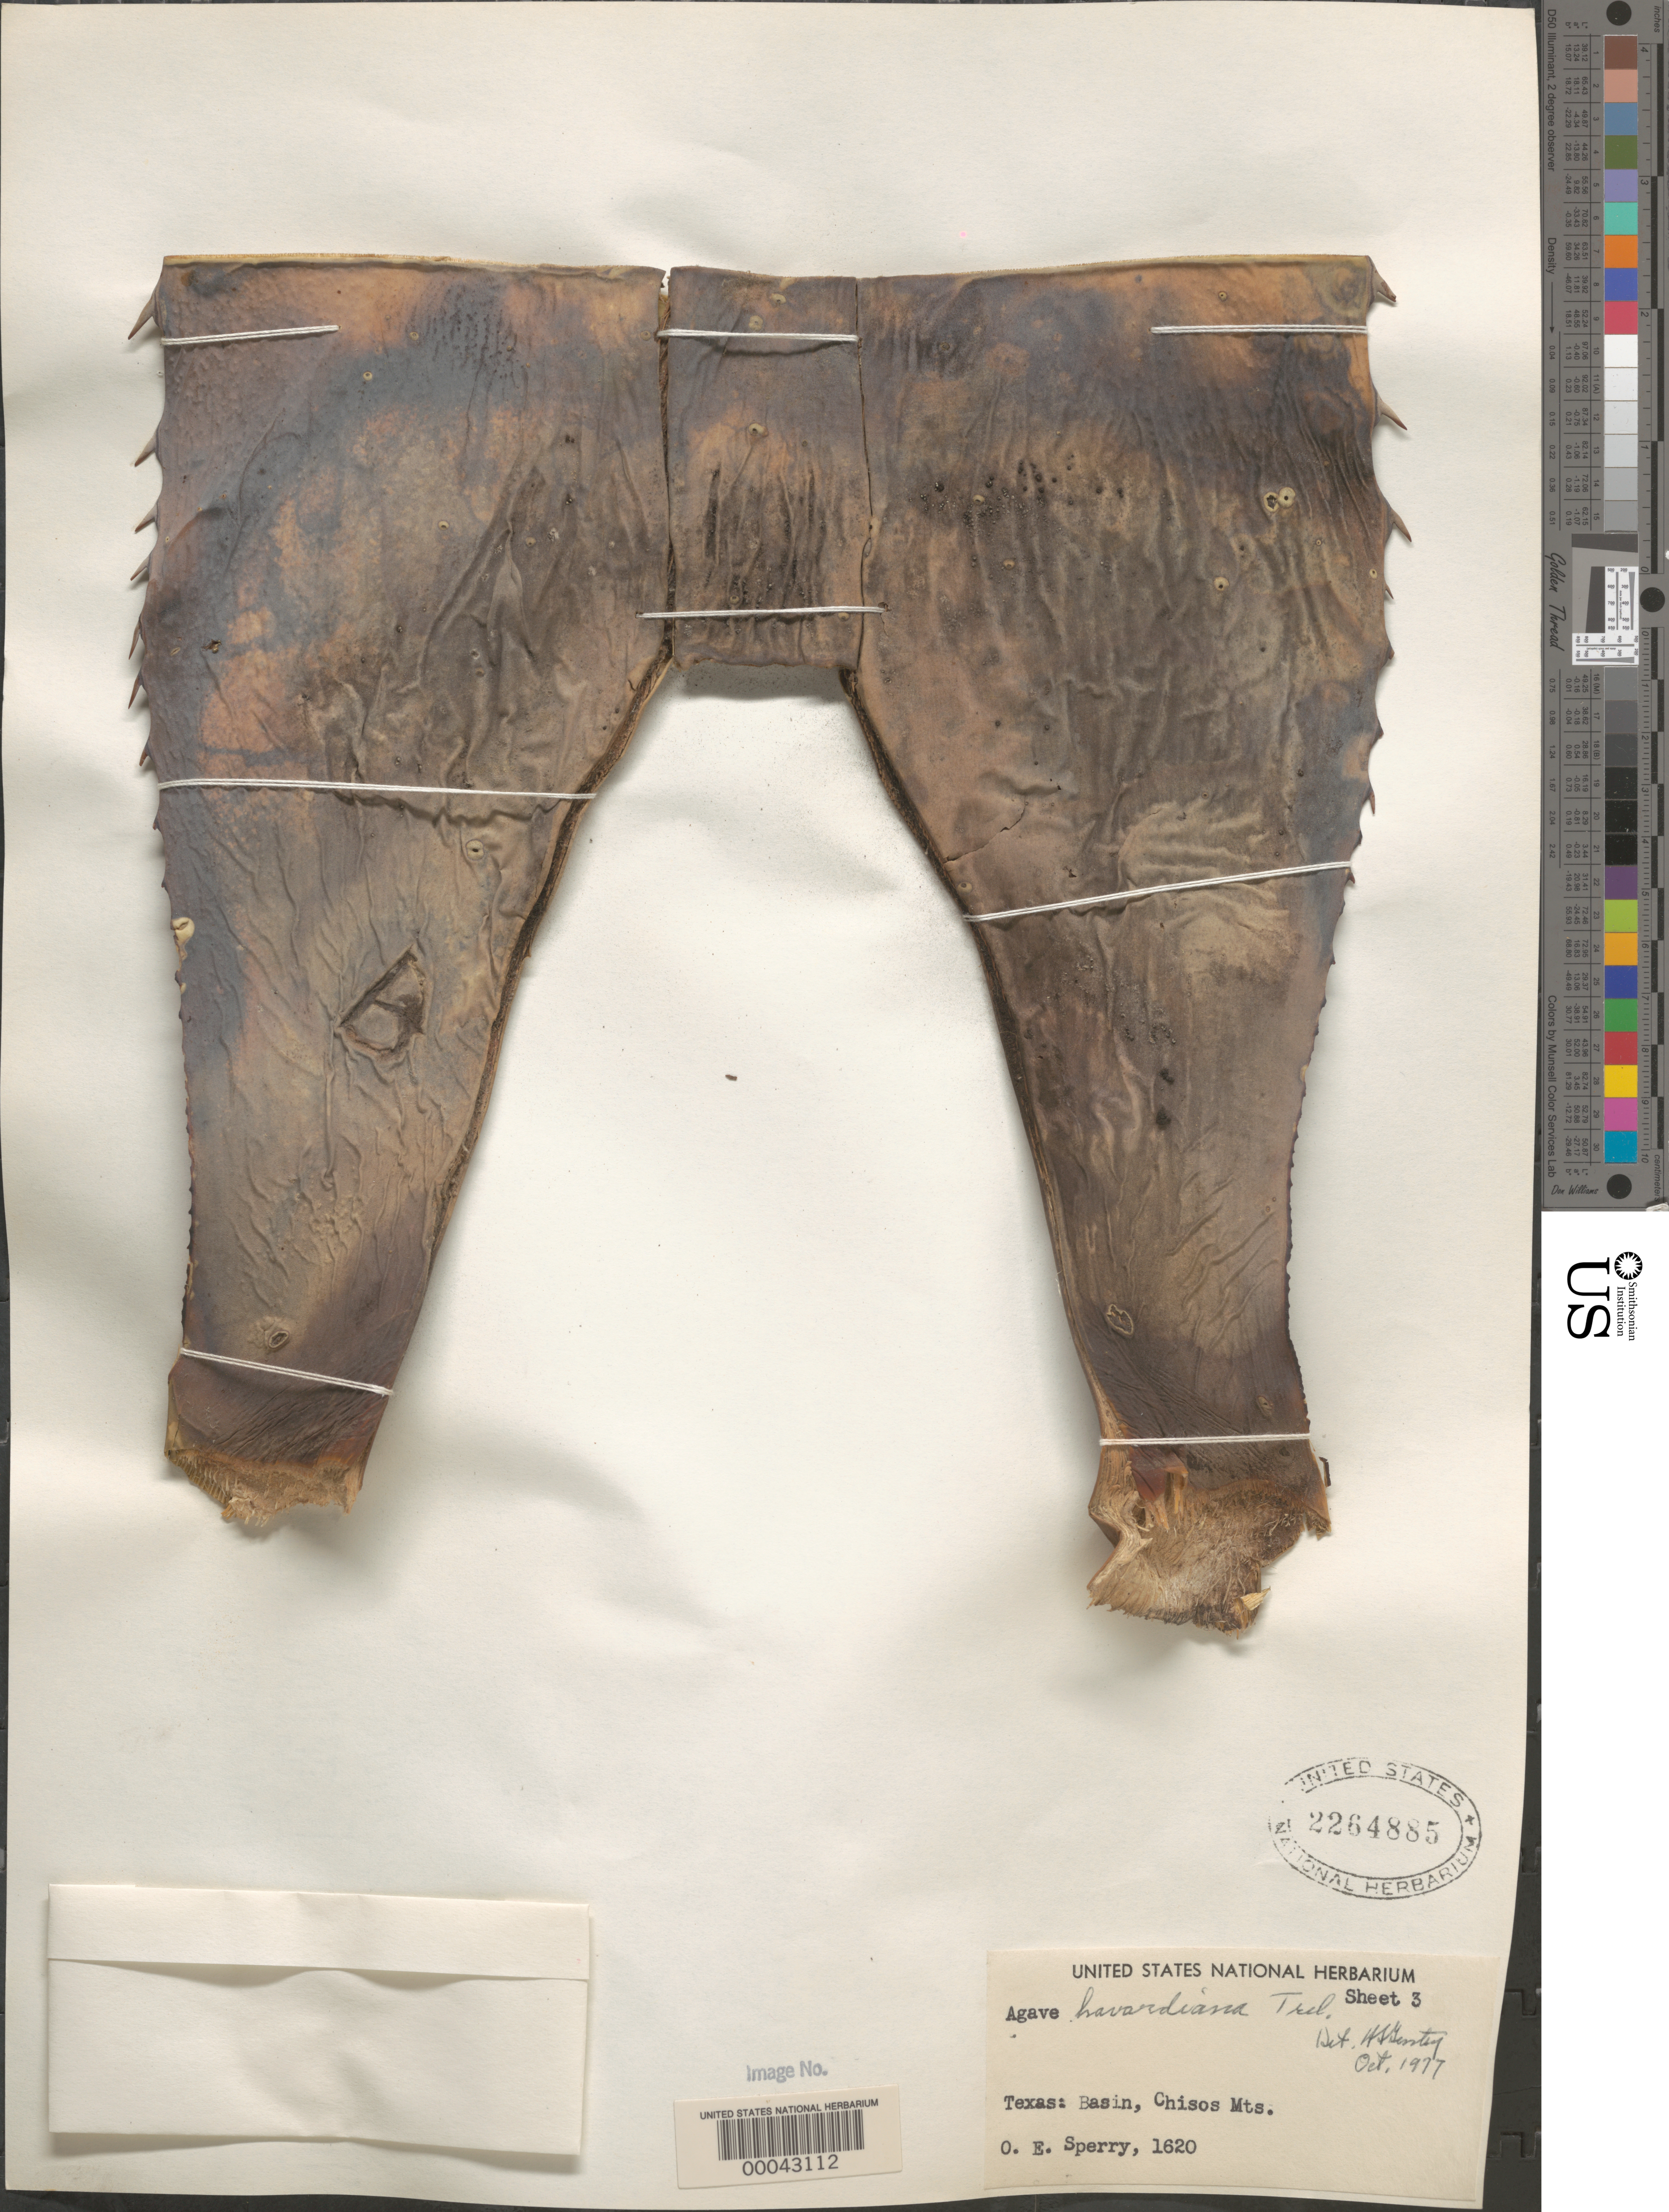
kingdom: Plantae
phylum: Tracheophyta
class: Liliopsida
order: Asparagales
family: Asparagaceae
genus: Agave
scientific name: Agave havardiana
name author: Trel.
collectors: O. E. Sperry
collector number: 1620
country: United States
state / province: Texas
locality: Basin, Chisos Mts.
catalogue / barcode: US 2264885